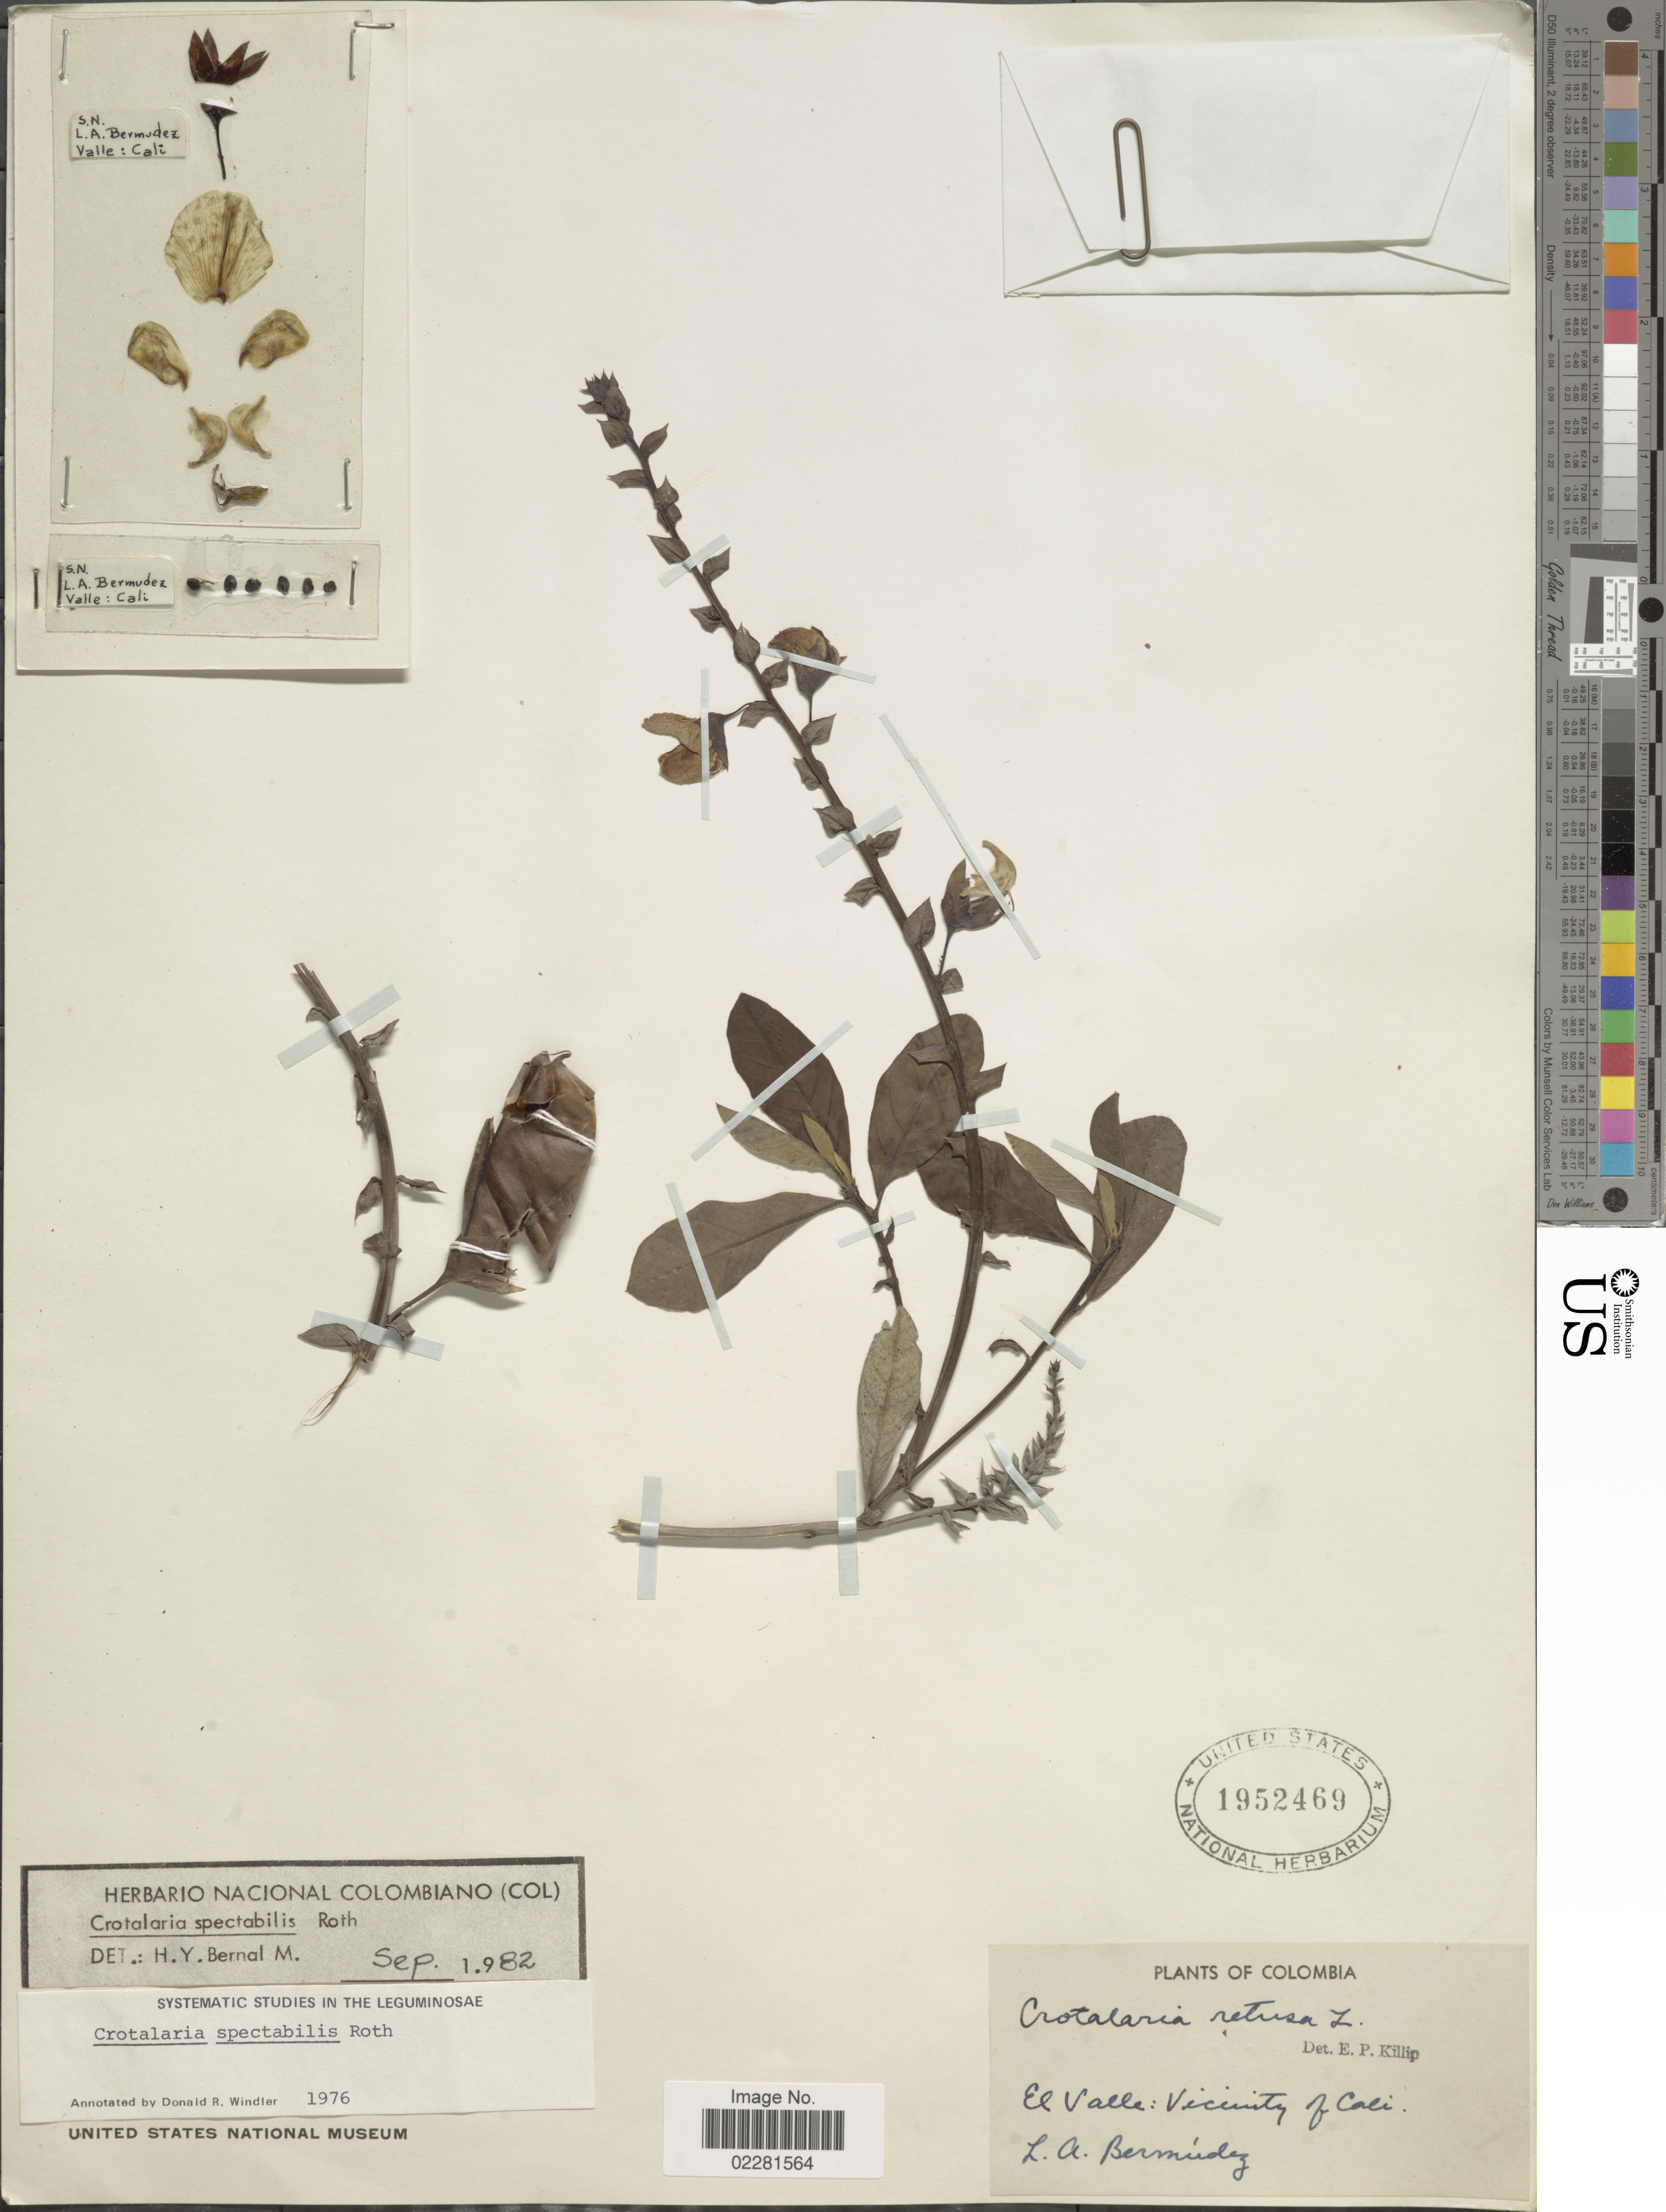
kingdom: Plantae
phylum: Tracheophyta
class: Magnoliopsida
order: Fabales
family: Fabaceae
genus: Crotalaria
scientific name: Crotalaria retusa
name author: L.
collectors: L. Bermudez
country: Colombia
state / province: Valle del Cauca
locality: El Valle, Vicinity of Cali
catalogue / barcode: US 1952469